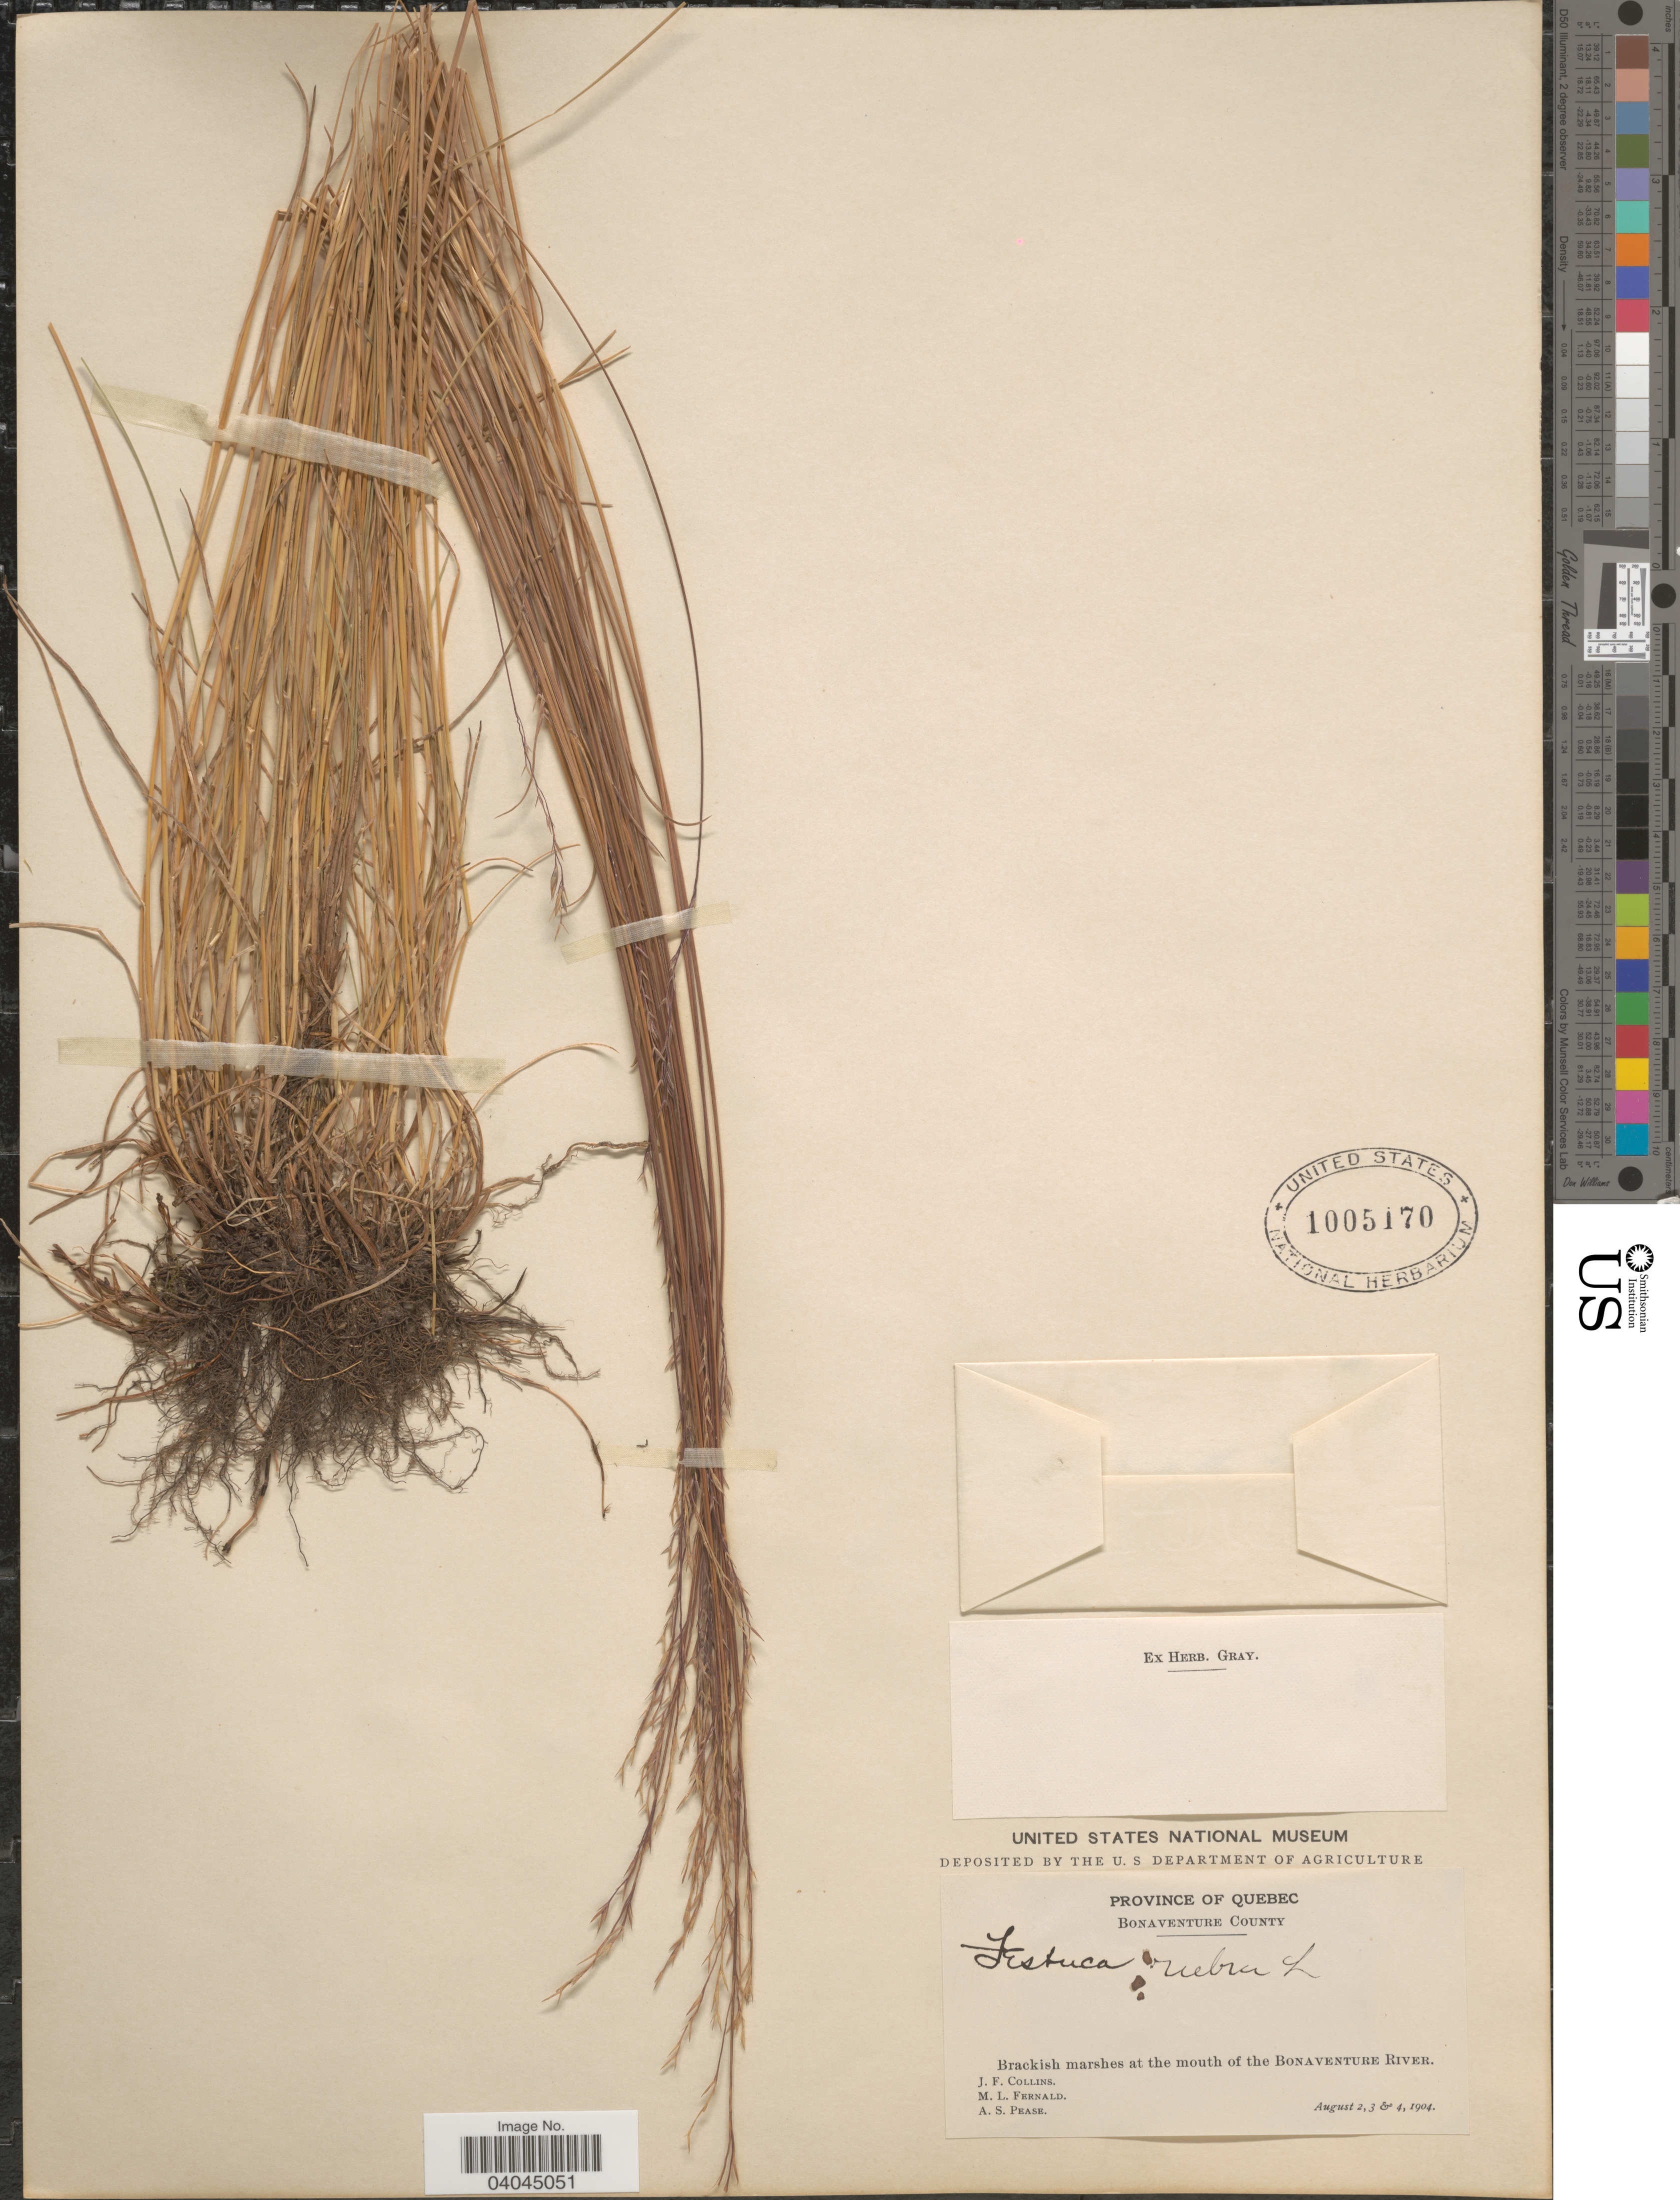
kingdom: Plantae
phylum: Tracheophyta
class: Liliopsida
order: Poales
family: Poaceae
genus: Festuca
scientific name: Festuca rubra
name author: L.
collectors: J. Collins, M. L. Fernald & A. S. Pease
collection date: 1904-08-02/1904-08-04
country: Canada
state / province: Quebec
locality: Bonaventure County. Brackish marshes at the mouth of the Bonaventure River.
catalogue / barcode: US 1005170